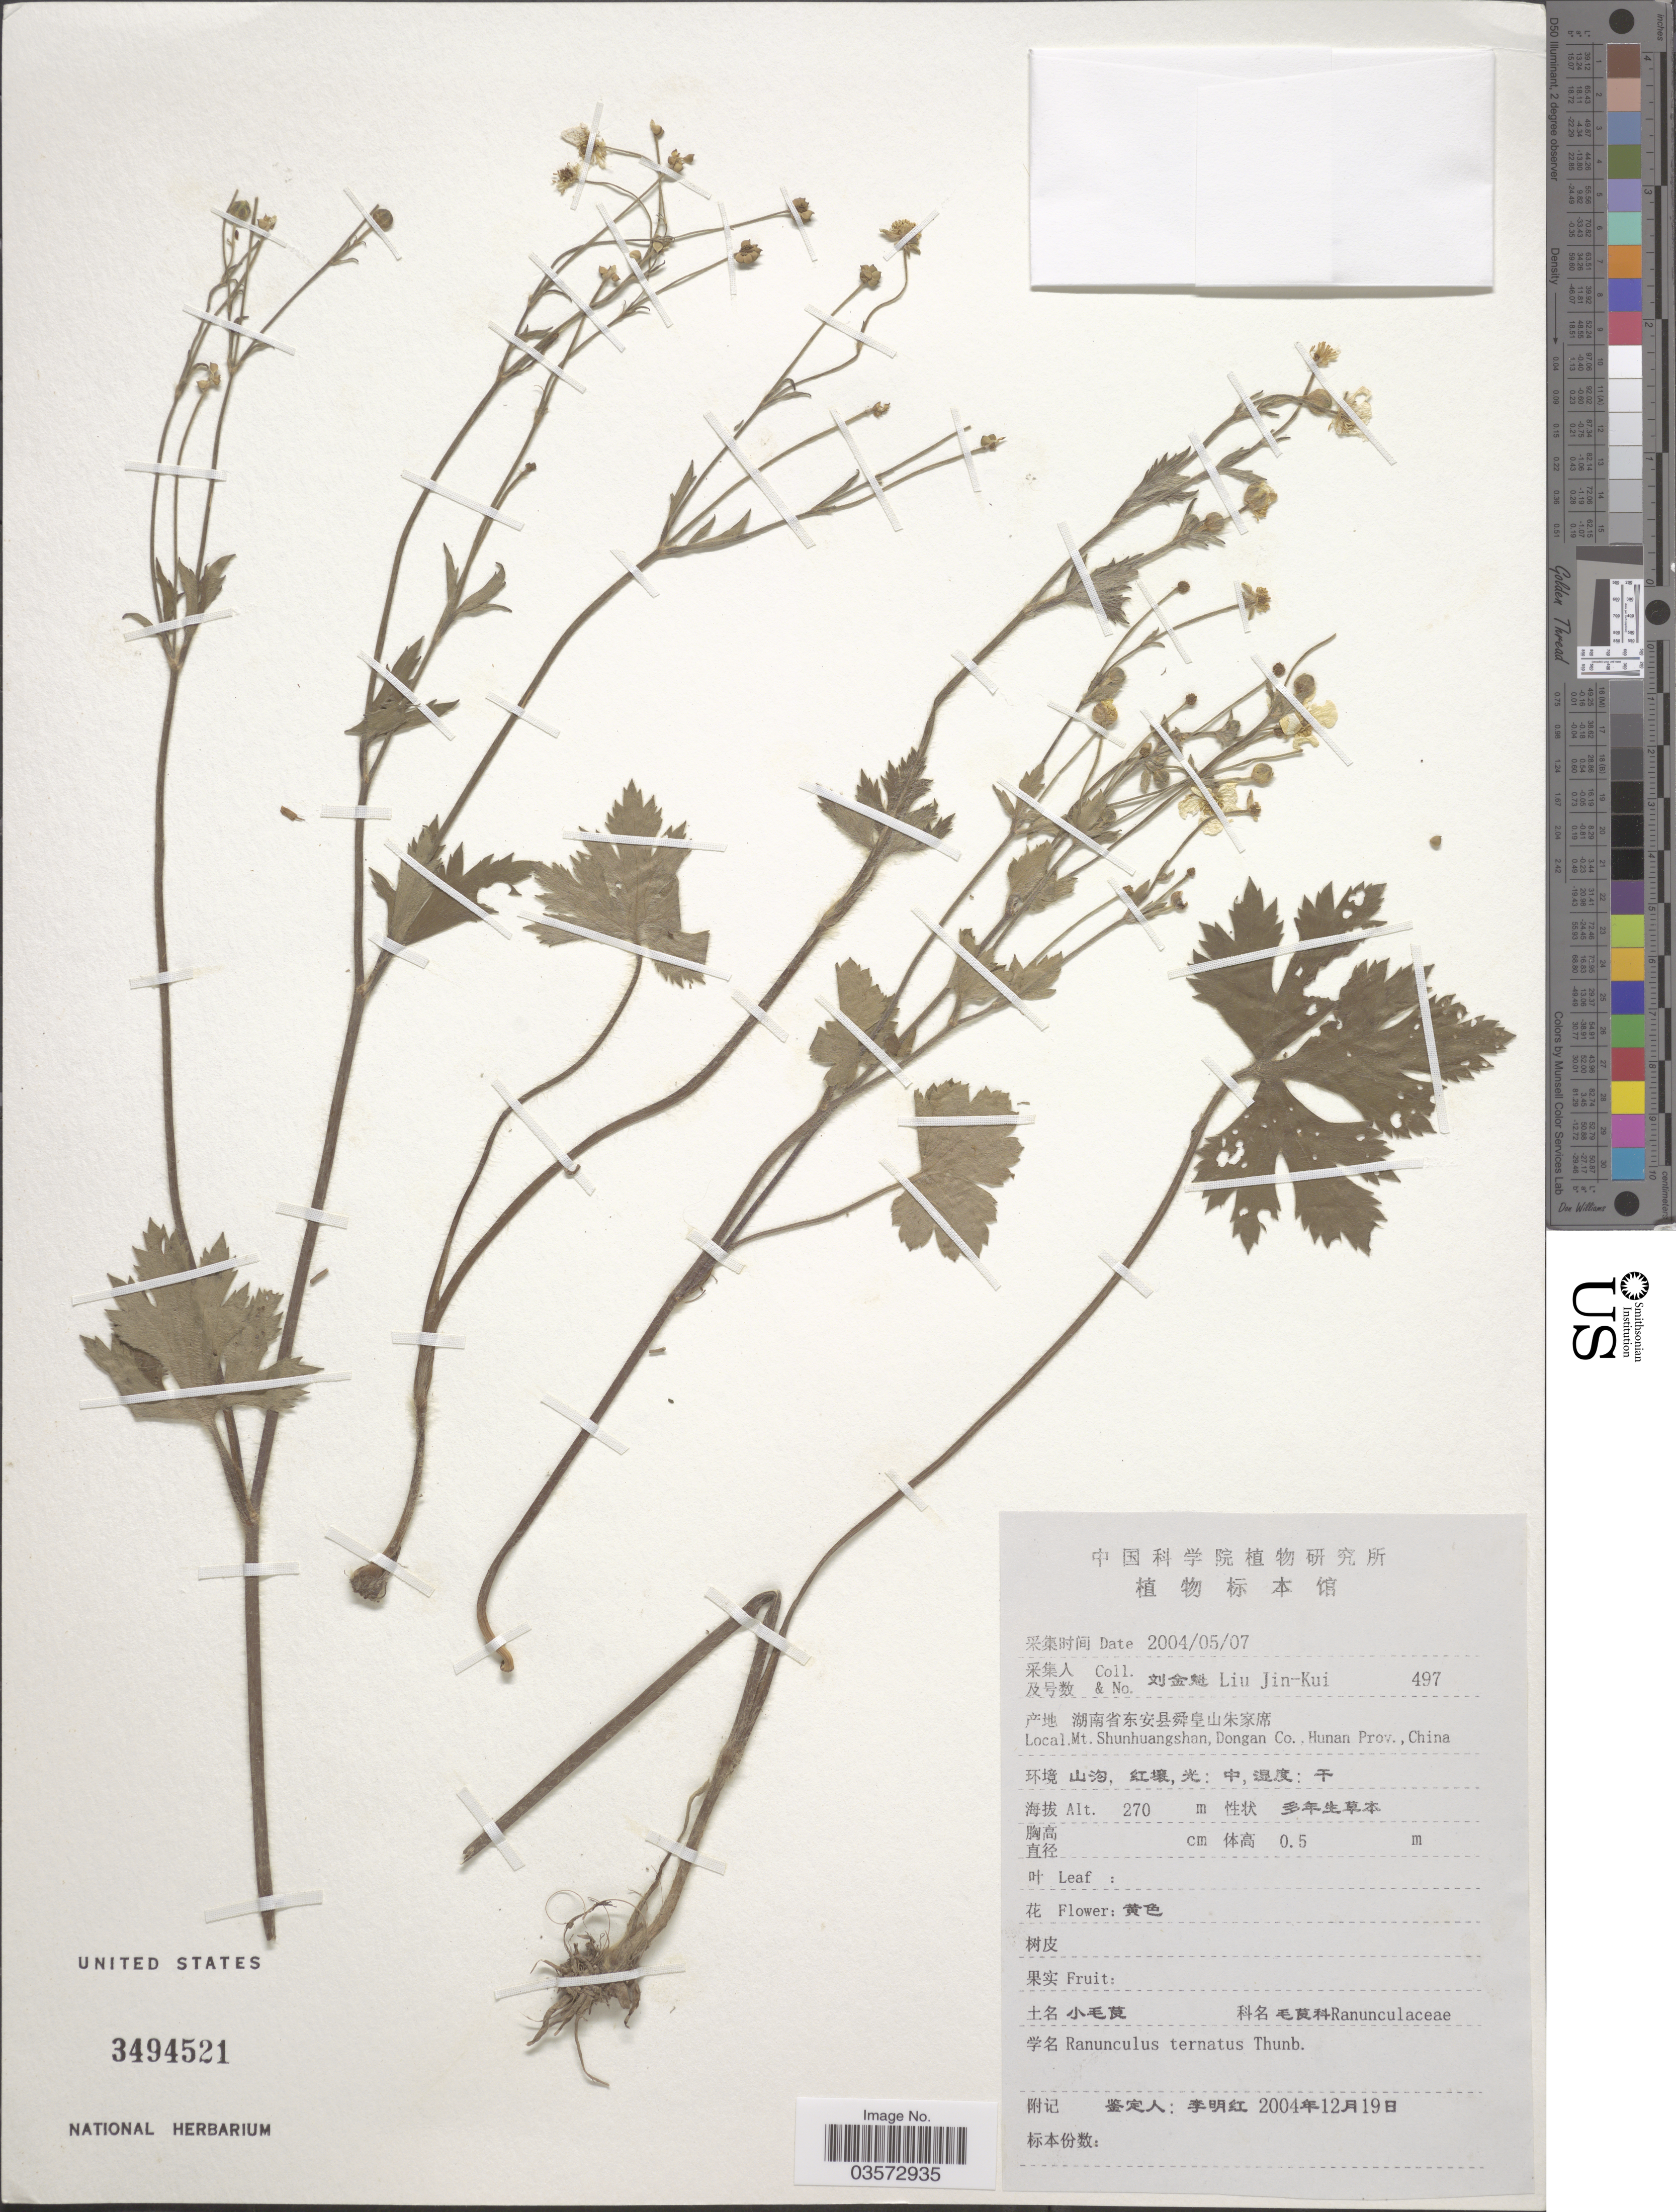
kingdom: Plantae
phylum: Tracheophyta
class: Magnoliopsida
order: Ranunculales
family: Ranunculaceae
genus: Ranunculus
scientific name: Ranunculus ternatus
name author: Thunb.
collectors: Liu Jin-Kui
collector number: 497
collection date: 2004-05-07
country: China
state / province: Hunan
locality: Mt. Shunhuangshan, Dongan Co.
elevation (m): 270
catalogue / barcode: US 3494521